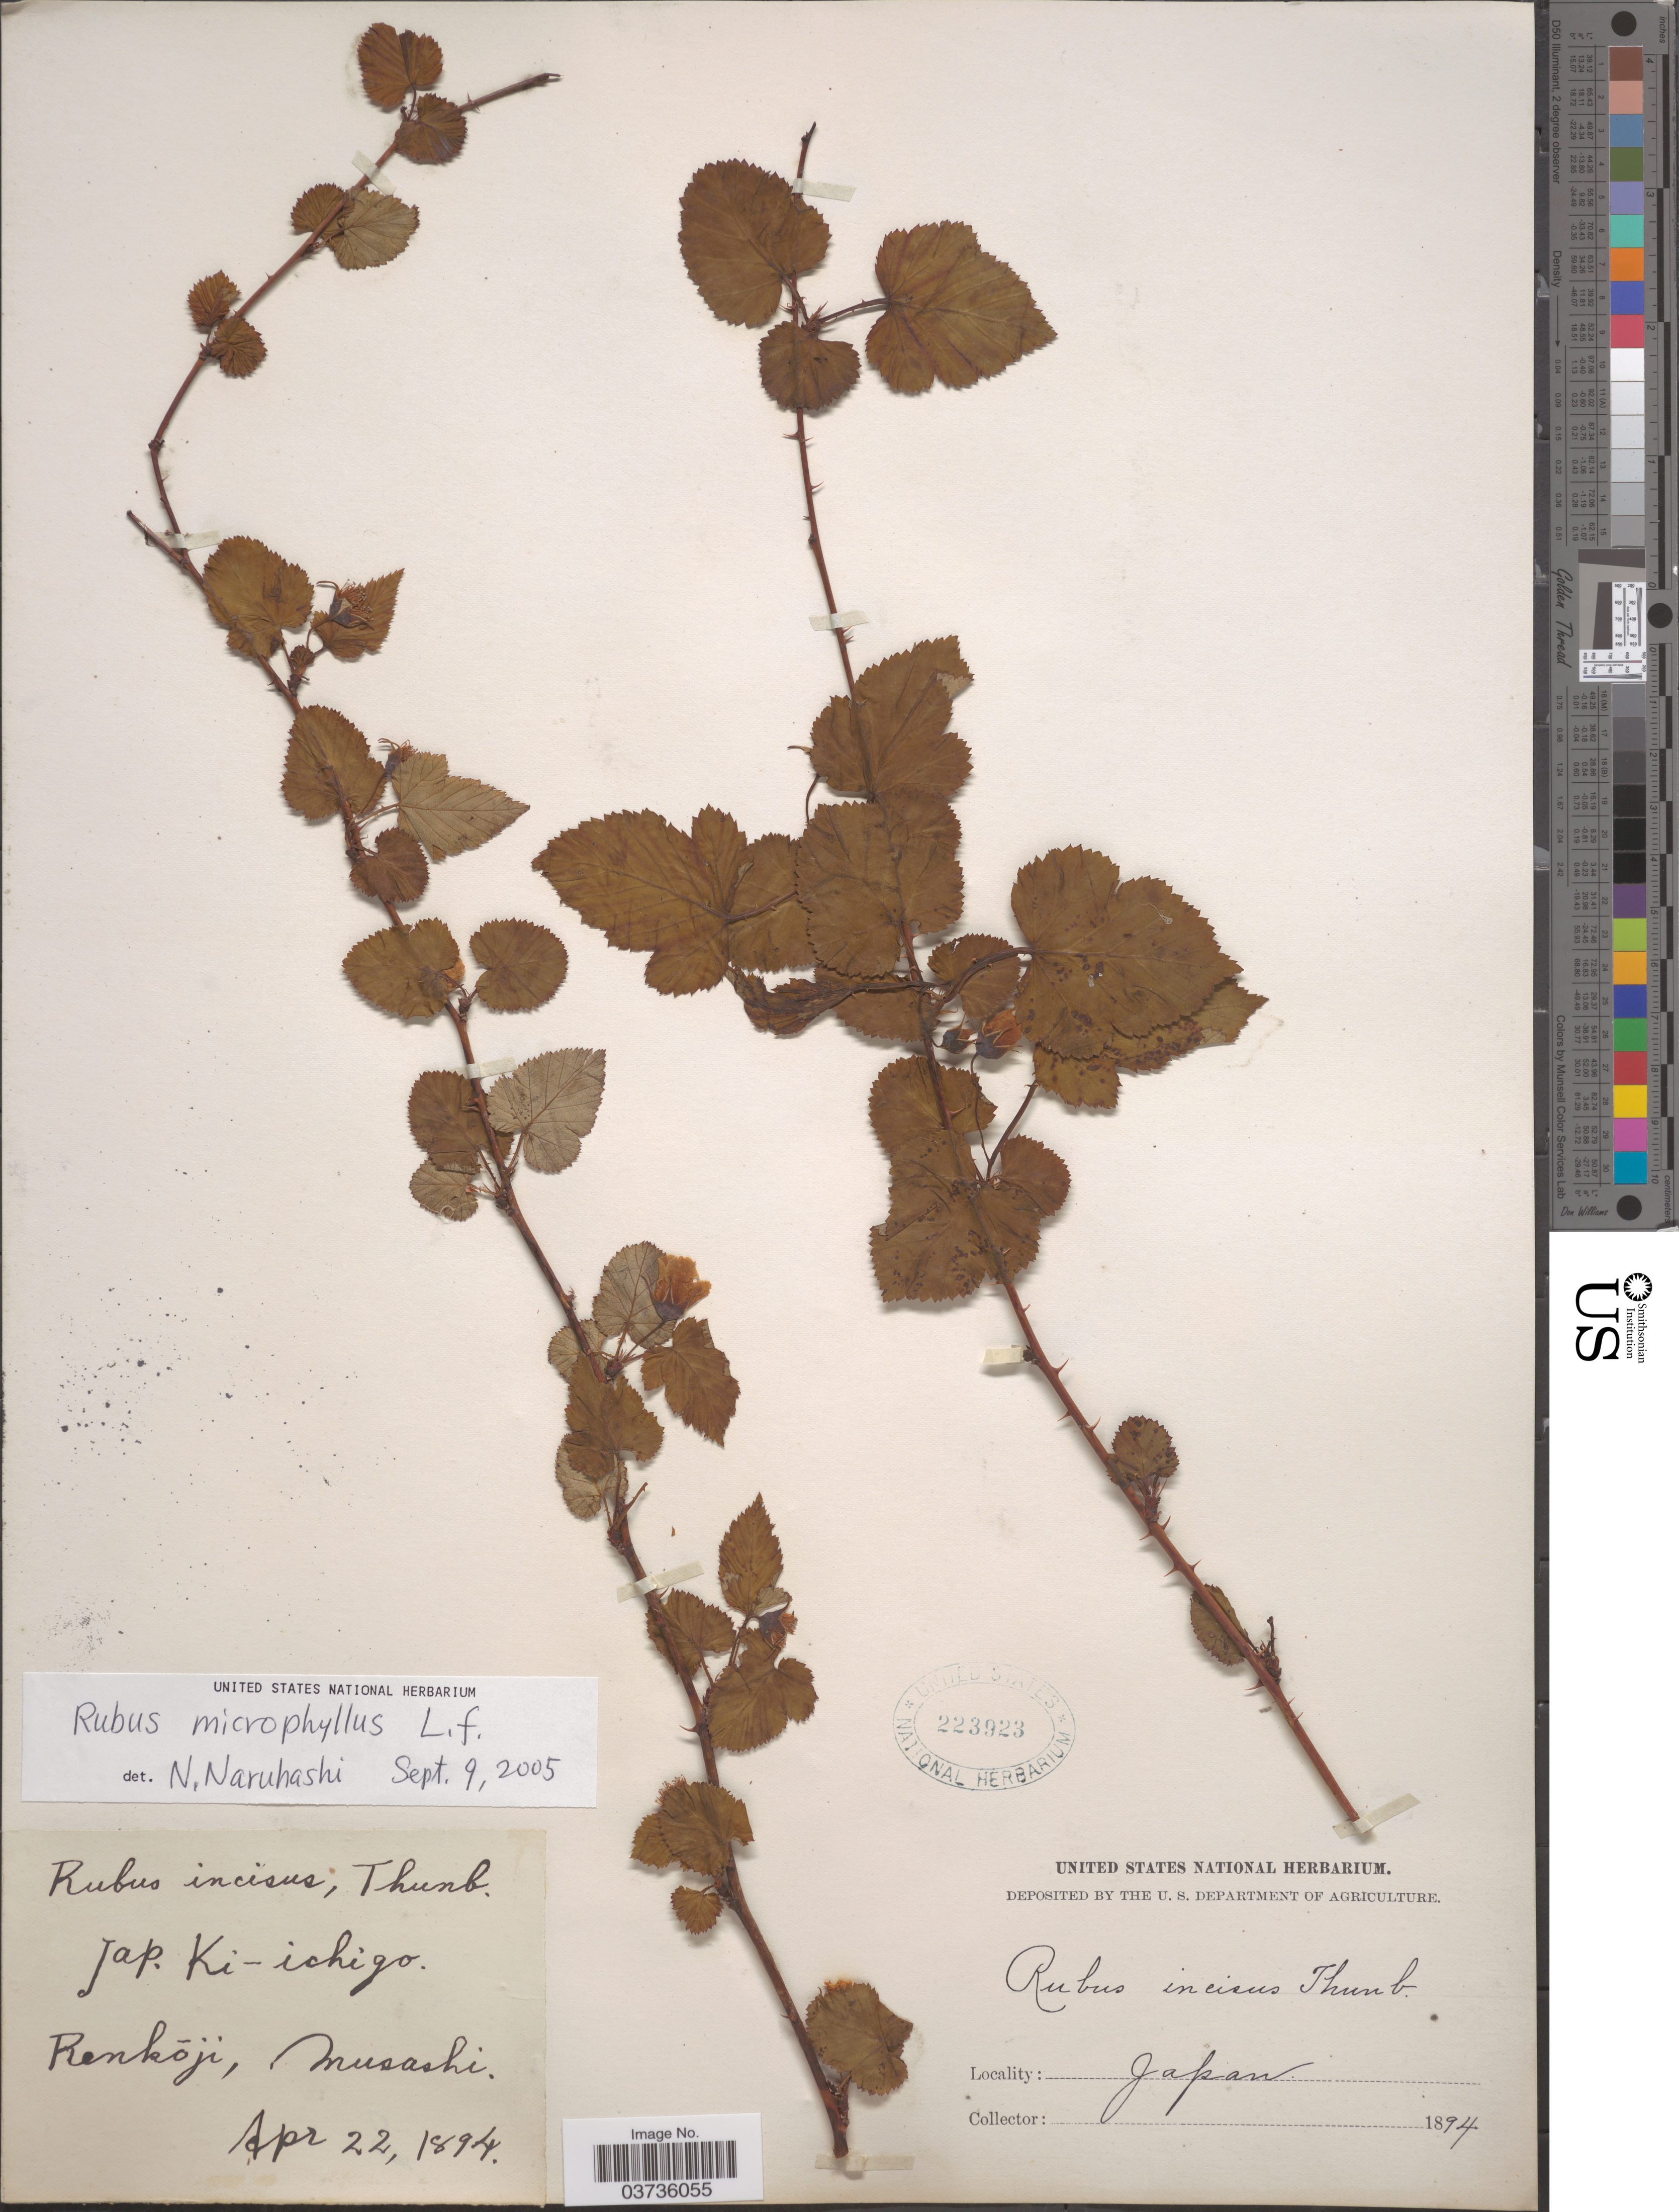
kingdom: Plantae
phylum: Tracheophyta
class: Magnoliopsida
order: Rosales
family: Rosaceae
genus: Rubus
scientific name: Rubus microphyllus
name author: L. f.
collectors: ex herb. United States National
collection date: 1894-04-22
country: Japan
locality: Renkoji, Musashi.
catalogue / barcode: US 223923